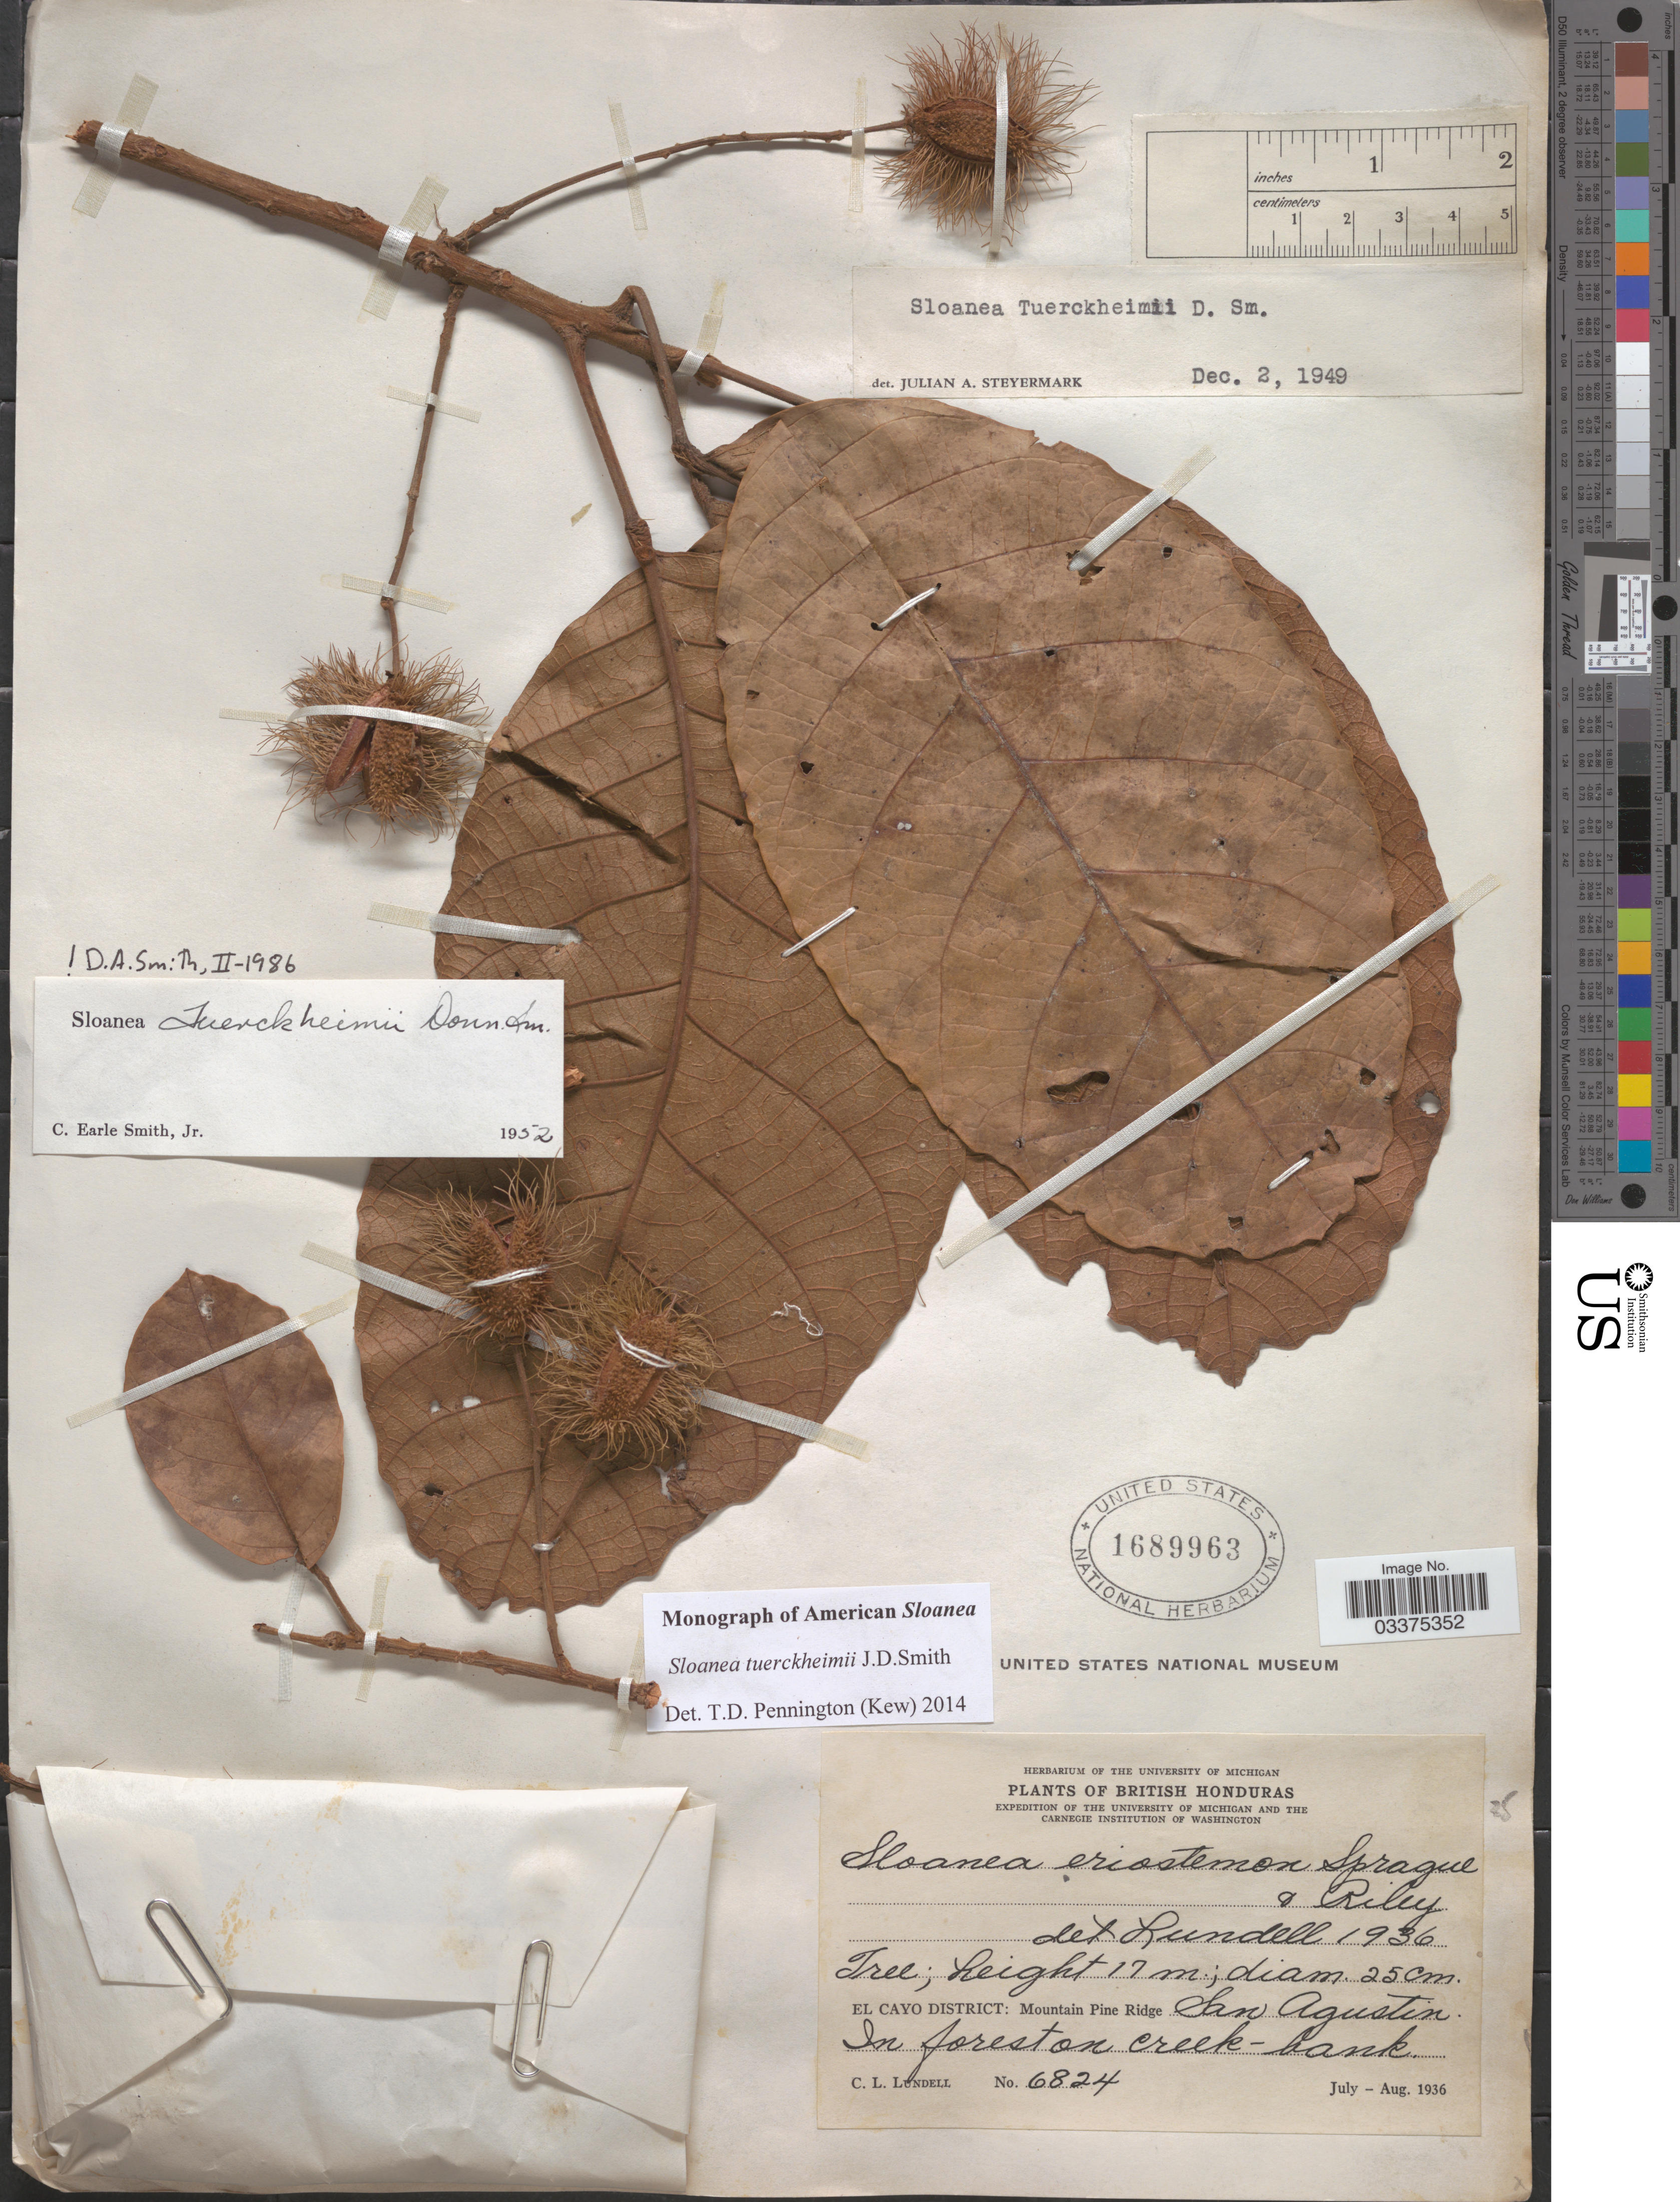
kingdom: Plantae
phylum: Tracheophyta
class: Magnoliopsida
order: Oxalidales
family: Elaeocarpaceae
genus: Sloanea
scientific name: Sloanea tuerckheimii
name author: Donn. Sm.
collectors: C. L. Lundell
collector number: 6824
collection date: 1936-07/1936-08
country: Belize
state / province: Cayo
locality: British Honduras. El Cayo District: Mountain Pine Ridge. San Agustin.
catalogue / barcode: US 1689963